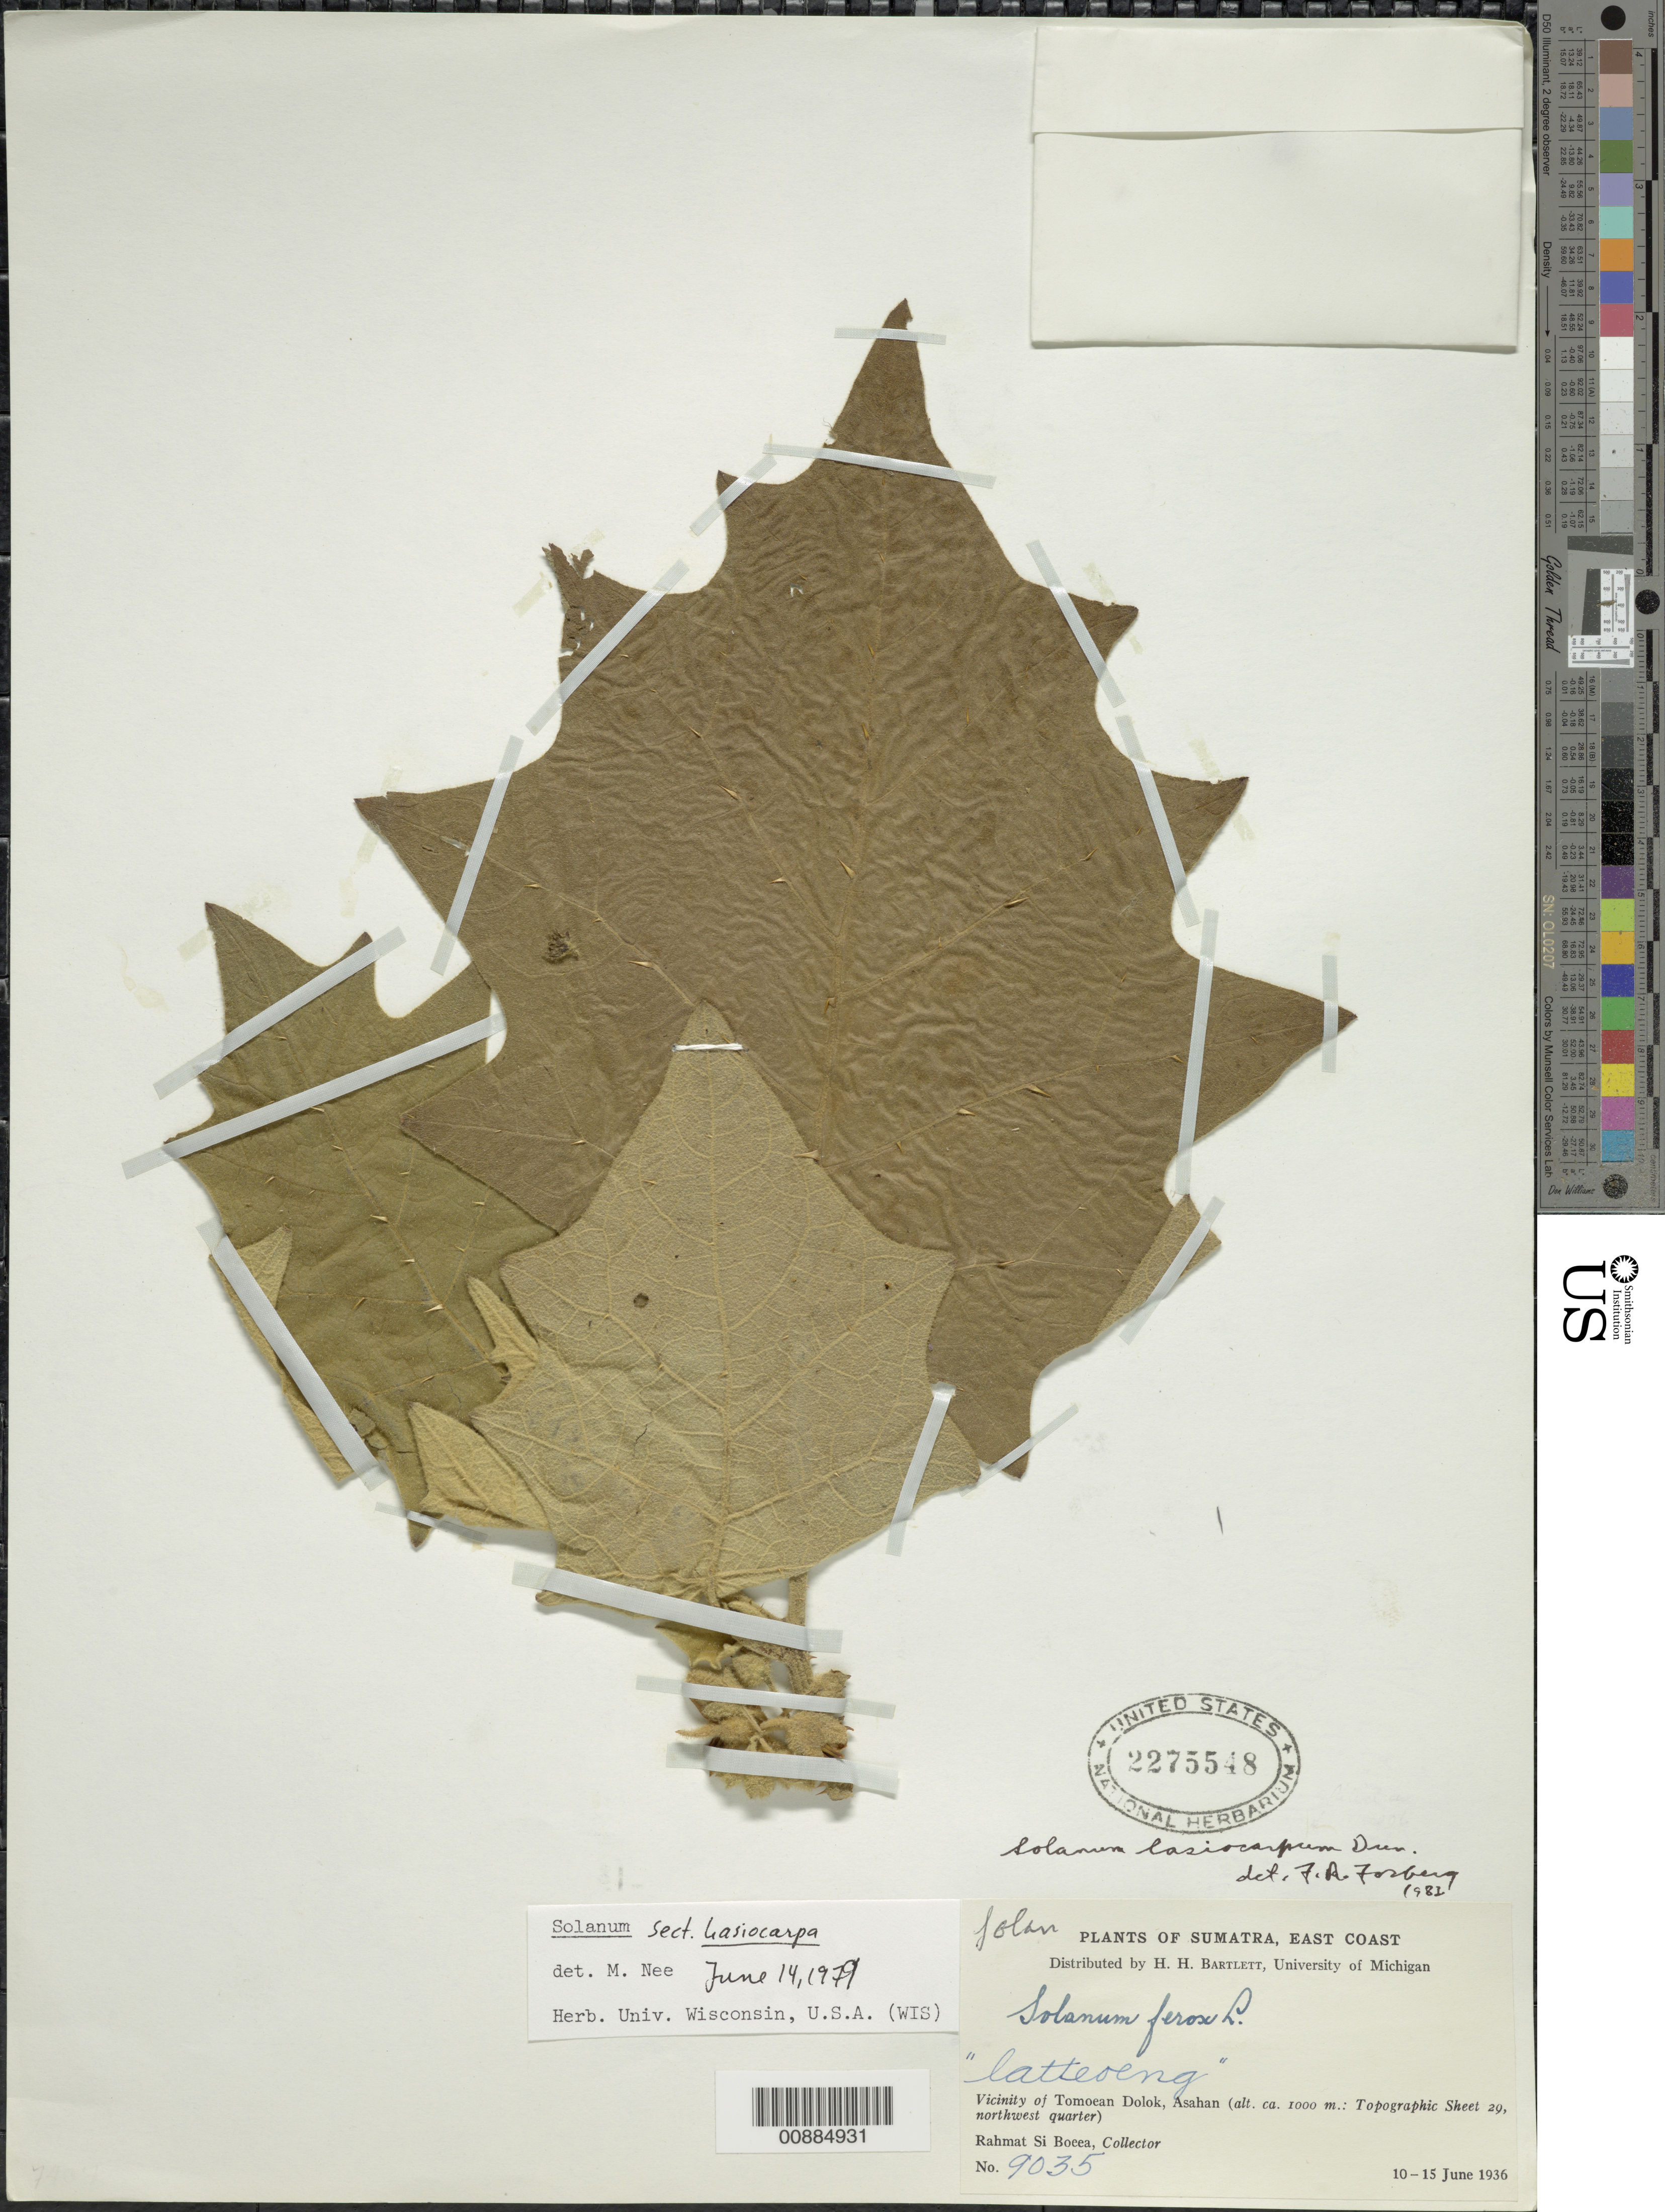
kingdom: Plantae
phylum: Tracheophyta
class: Magnoliopsida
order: Solanales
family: Solanaceae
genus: Solanum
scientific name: Solanum lasiocarpum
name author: Dunal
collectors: Rahmat Si Boeea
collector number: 9035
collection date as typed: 10 Jun 1936 to 15 Jun 1936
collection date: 1936-06-10/1936-06-15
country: Indonesia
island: Sumatra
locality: Vicinity of Tomean Dolok, Asahan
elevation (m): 1000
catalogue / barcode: US 2275548